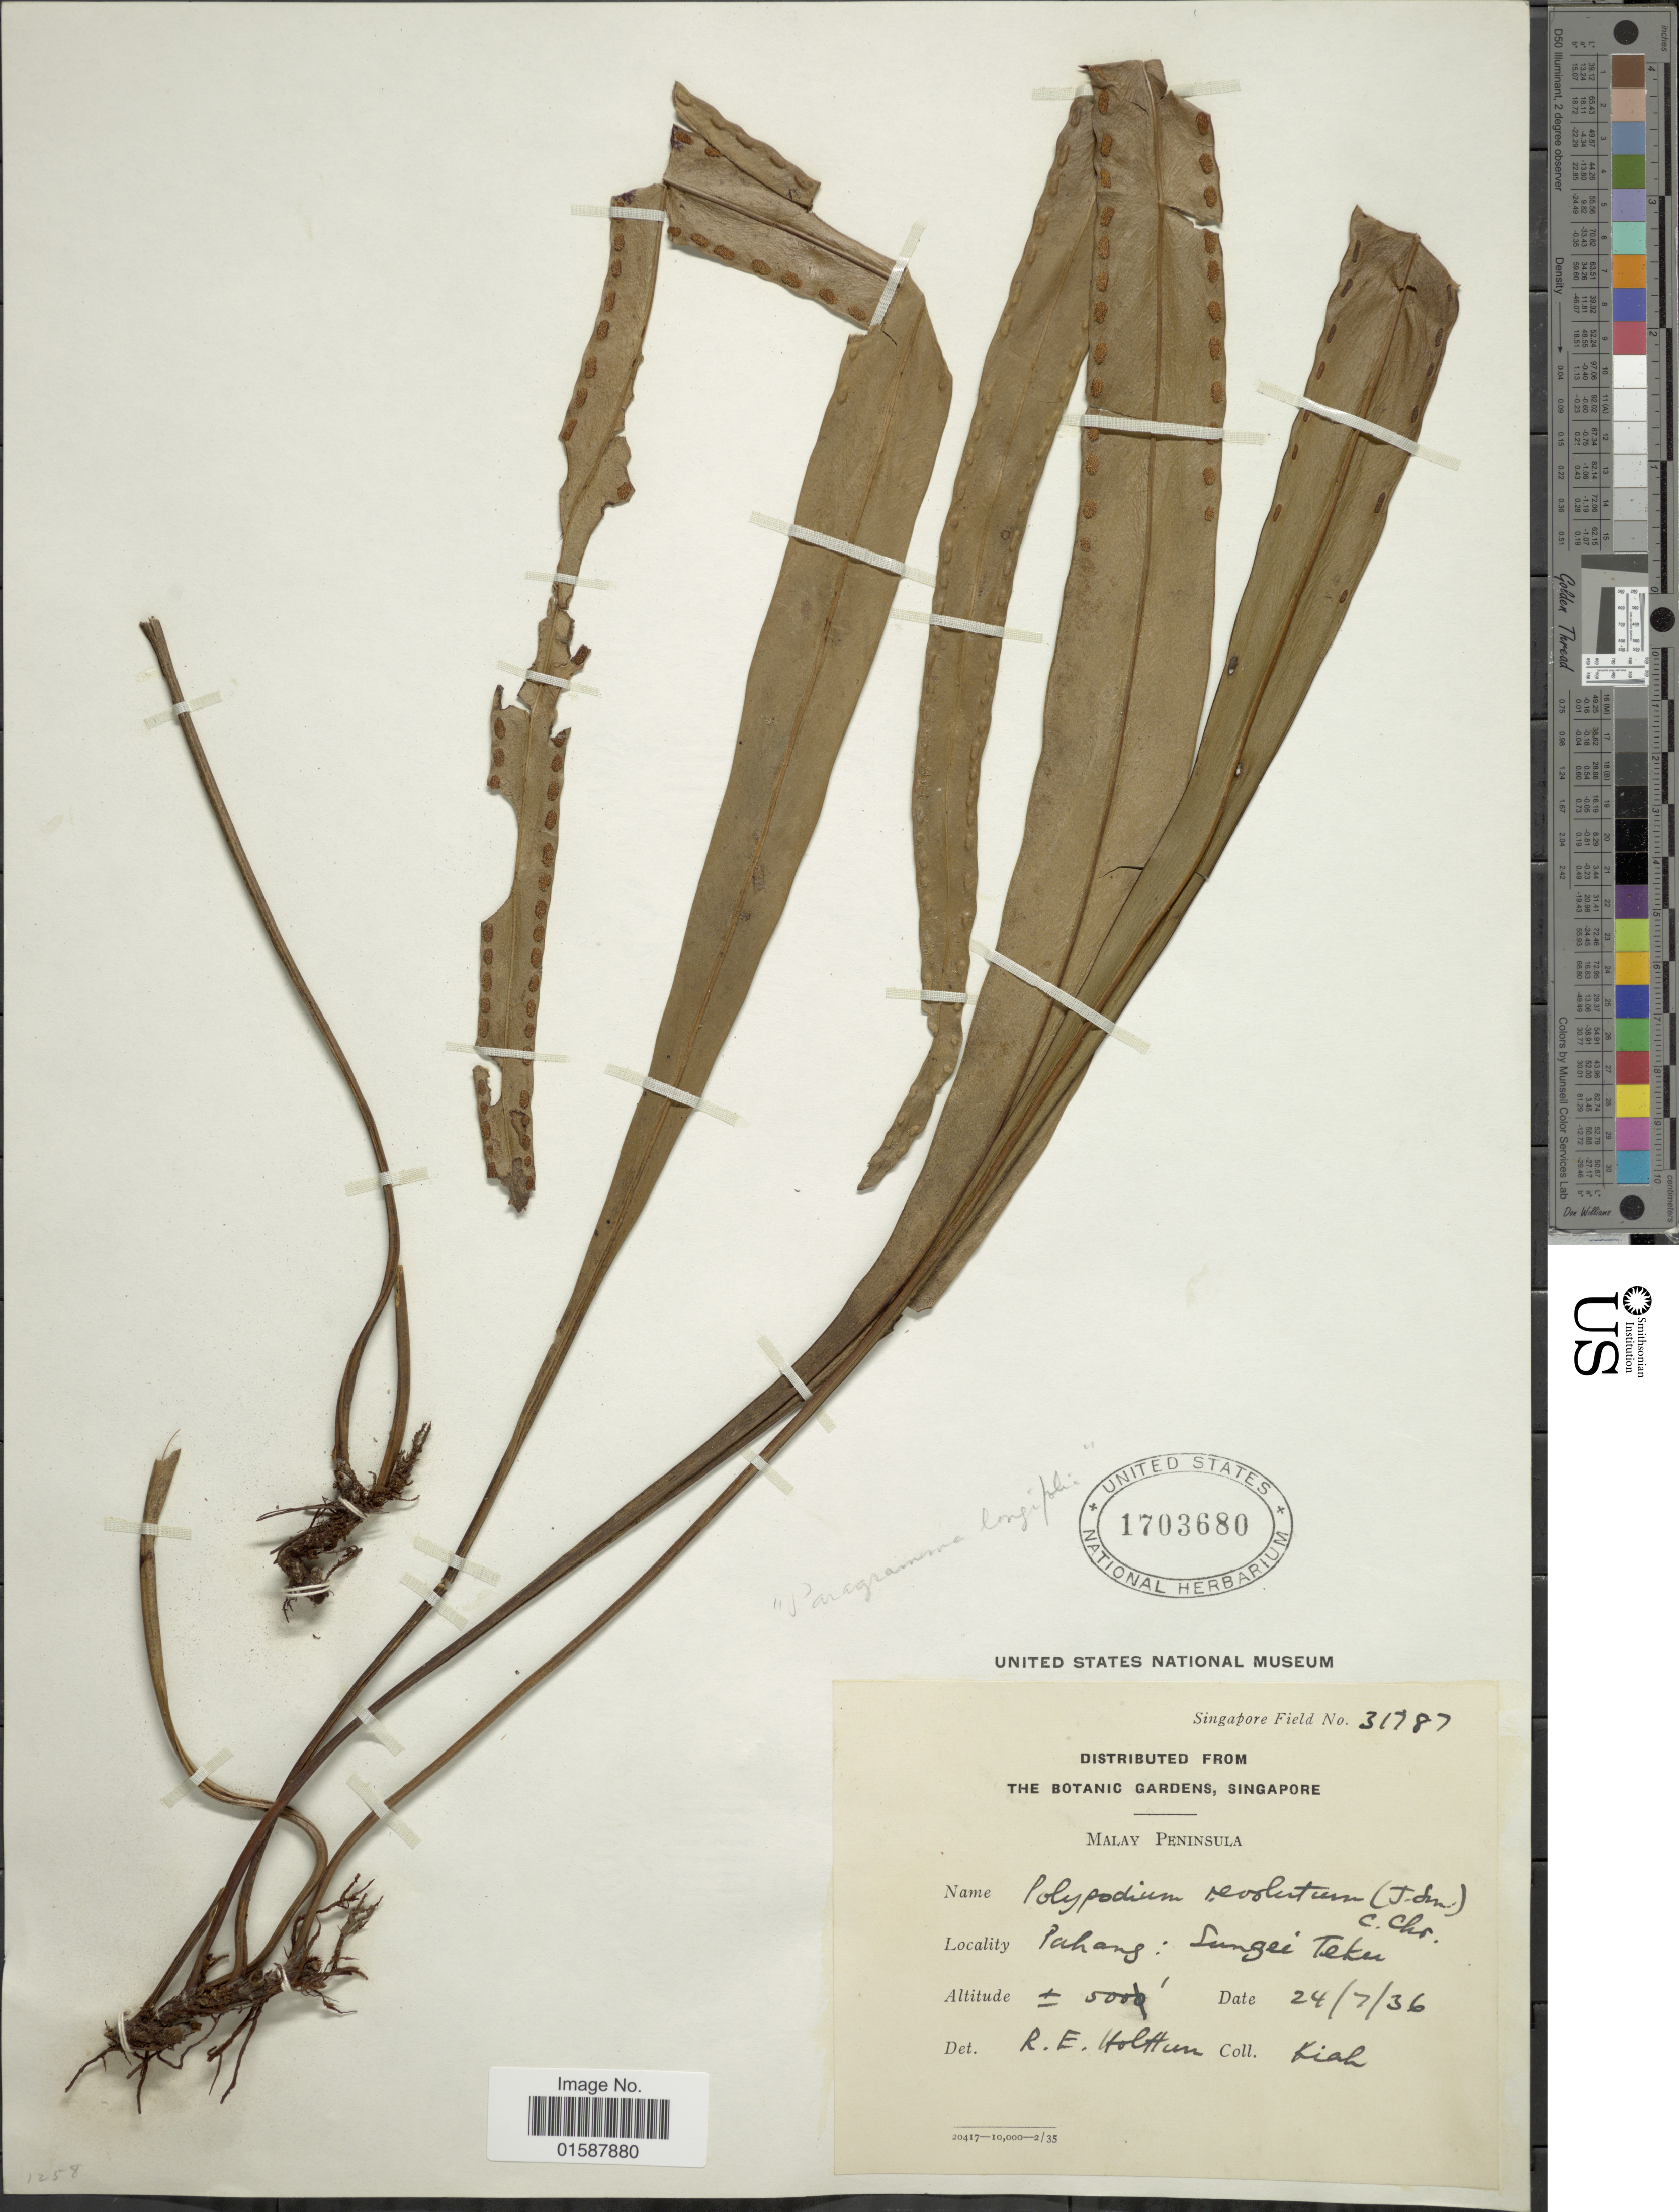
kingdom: Plantae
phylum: Tracheophyta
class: Polypodiopsida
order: Polypodiales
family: Polypodiaceae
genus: Lepisorus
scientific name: Lepisorus revoluta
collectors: -. Kiah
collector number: Singapore Field 31787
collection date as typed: Transcribed d/m/y: 24/7/36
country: Malaysia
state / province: Pahang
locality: Malay Peninsula. Sungei Telom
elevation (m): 152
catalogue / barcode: US 1703680